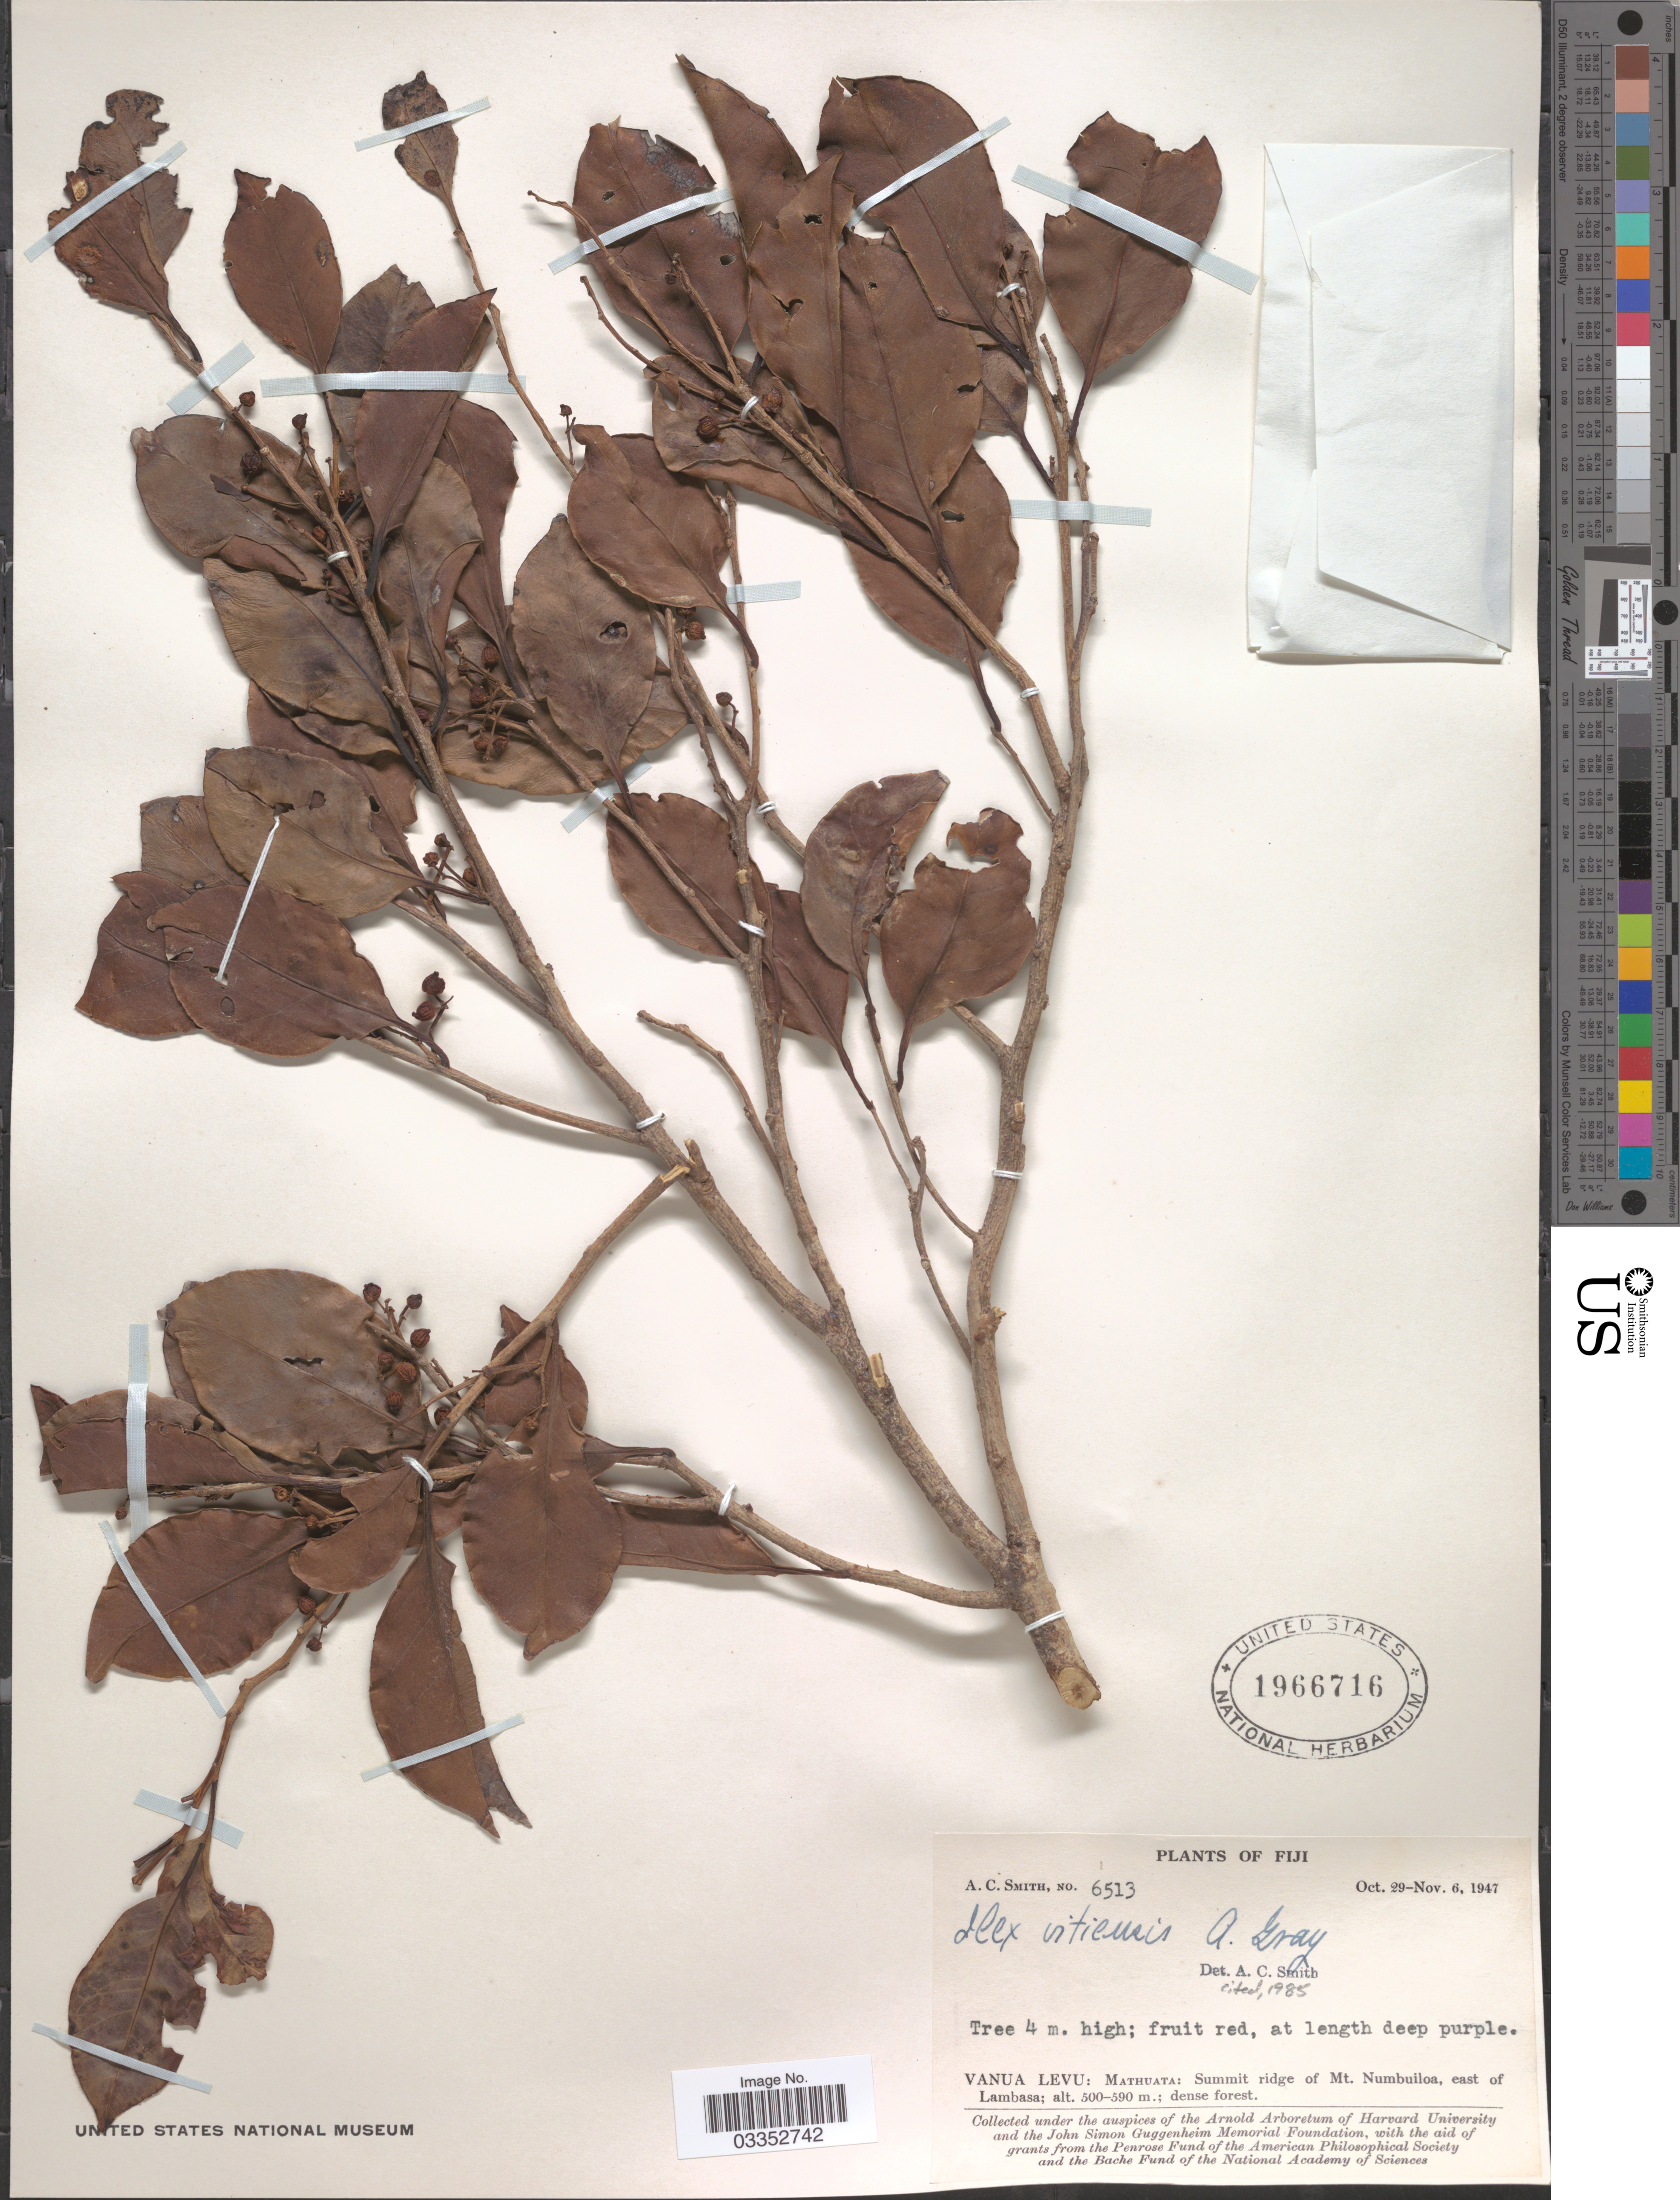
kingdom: Plantae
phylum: Tracheophyta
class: Magnoliopsida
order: Aquifoliales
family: Aquifoliaceae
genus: Ilex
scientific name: Ilex vitiensis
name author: A. Gray in Wilkes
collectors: A. C. Smith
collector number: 6513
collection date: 1947-10-29/1947-11-06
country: Fiji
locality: Vanua Levu: Mathuata: Summit ridge of Mt. Numbuiloa, east of Lambasa.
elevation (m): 500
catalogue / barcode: US 1966716